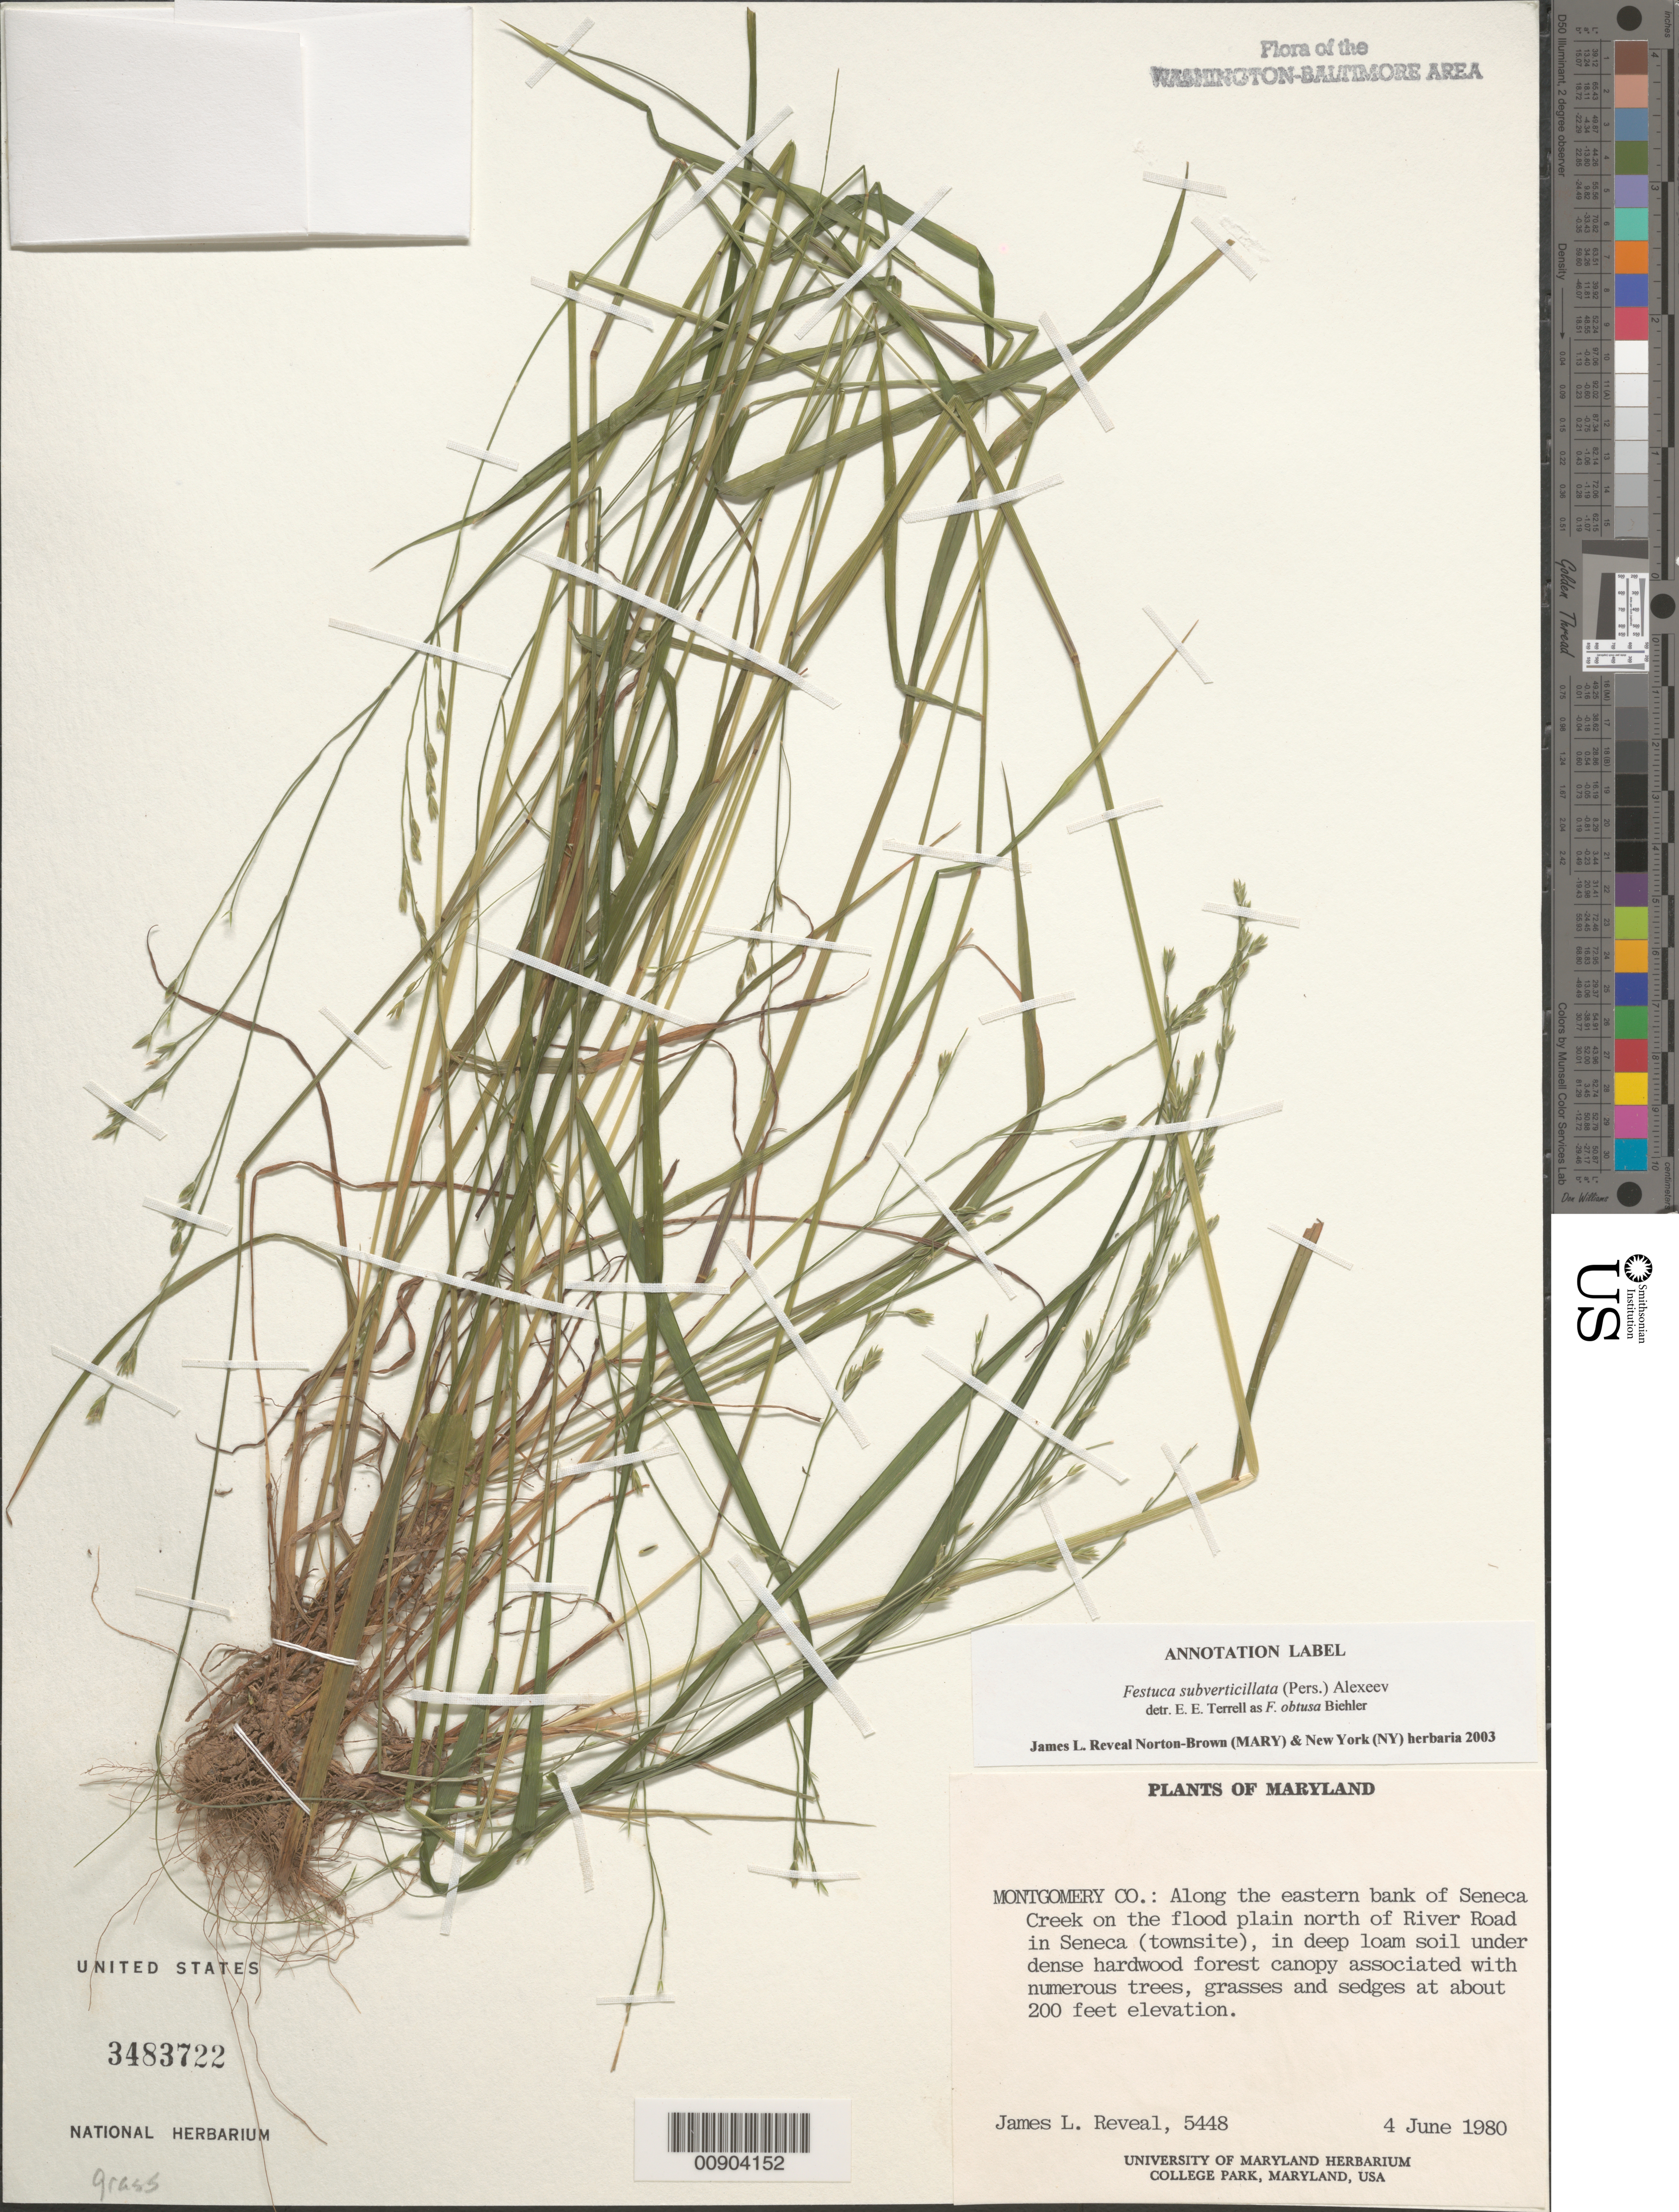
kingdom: Plantae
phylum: Tracheophyta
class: Liliopsida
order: Poales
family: Poaceae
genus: Festuca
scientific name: Festuca subverticillata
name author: (Pers.) E.B. Alexeev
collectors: J. L. Reveal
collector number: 5448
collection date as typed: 4 june 1980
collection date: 1980-06-04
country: United States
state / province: Maryland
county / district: Montgomery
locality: Along the eastern bank of Seneca Creek north of River road in Seneca (townsite)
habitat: in deep loam soil under dense hardwood forest canopy associated with numerous trees, grasses and sedges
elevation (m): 61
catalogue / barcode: US 3483722